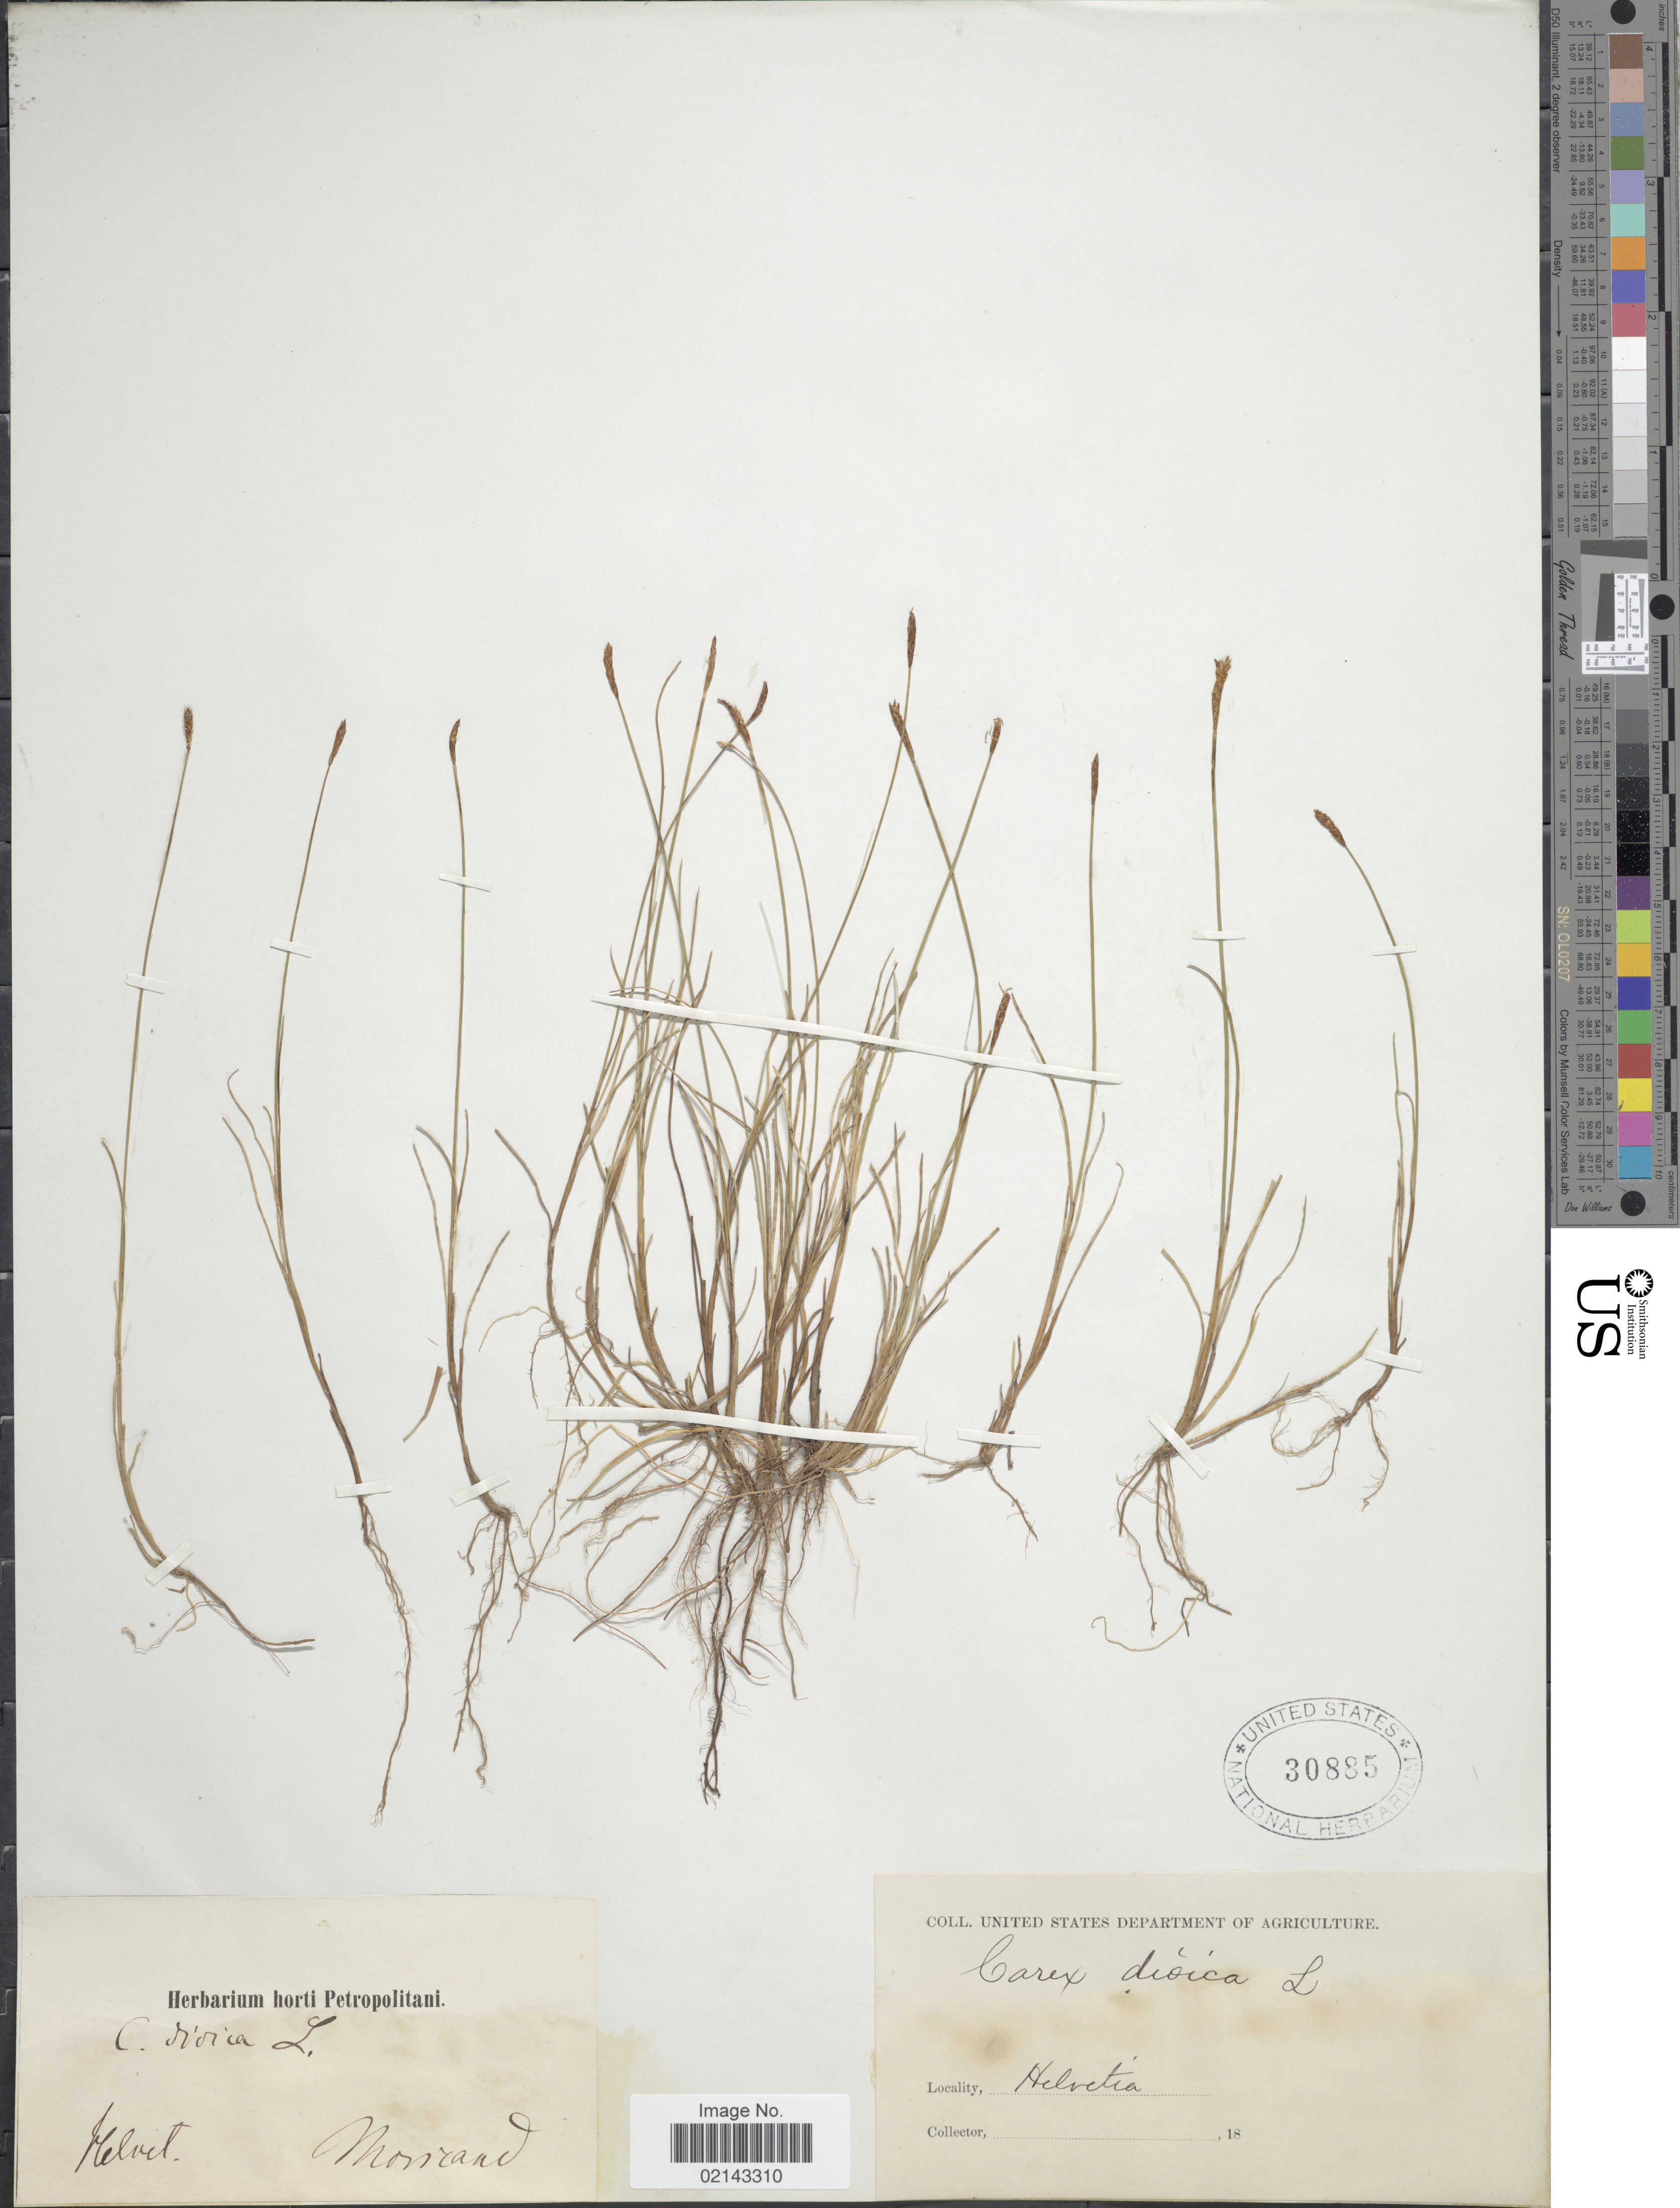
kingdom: Plantae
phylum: Tracheophyta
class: Liliopsida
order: Poales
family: Cyperaceae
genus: Carex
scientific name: Carex dioica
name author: L.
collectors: Moricand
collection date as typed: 18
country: Switzerland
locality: Helvetia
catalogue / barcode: US 30885